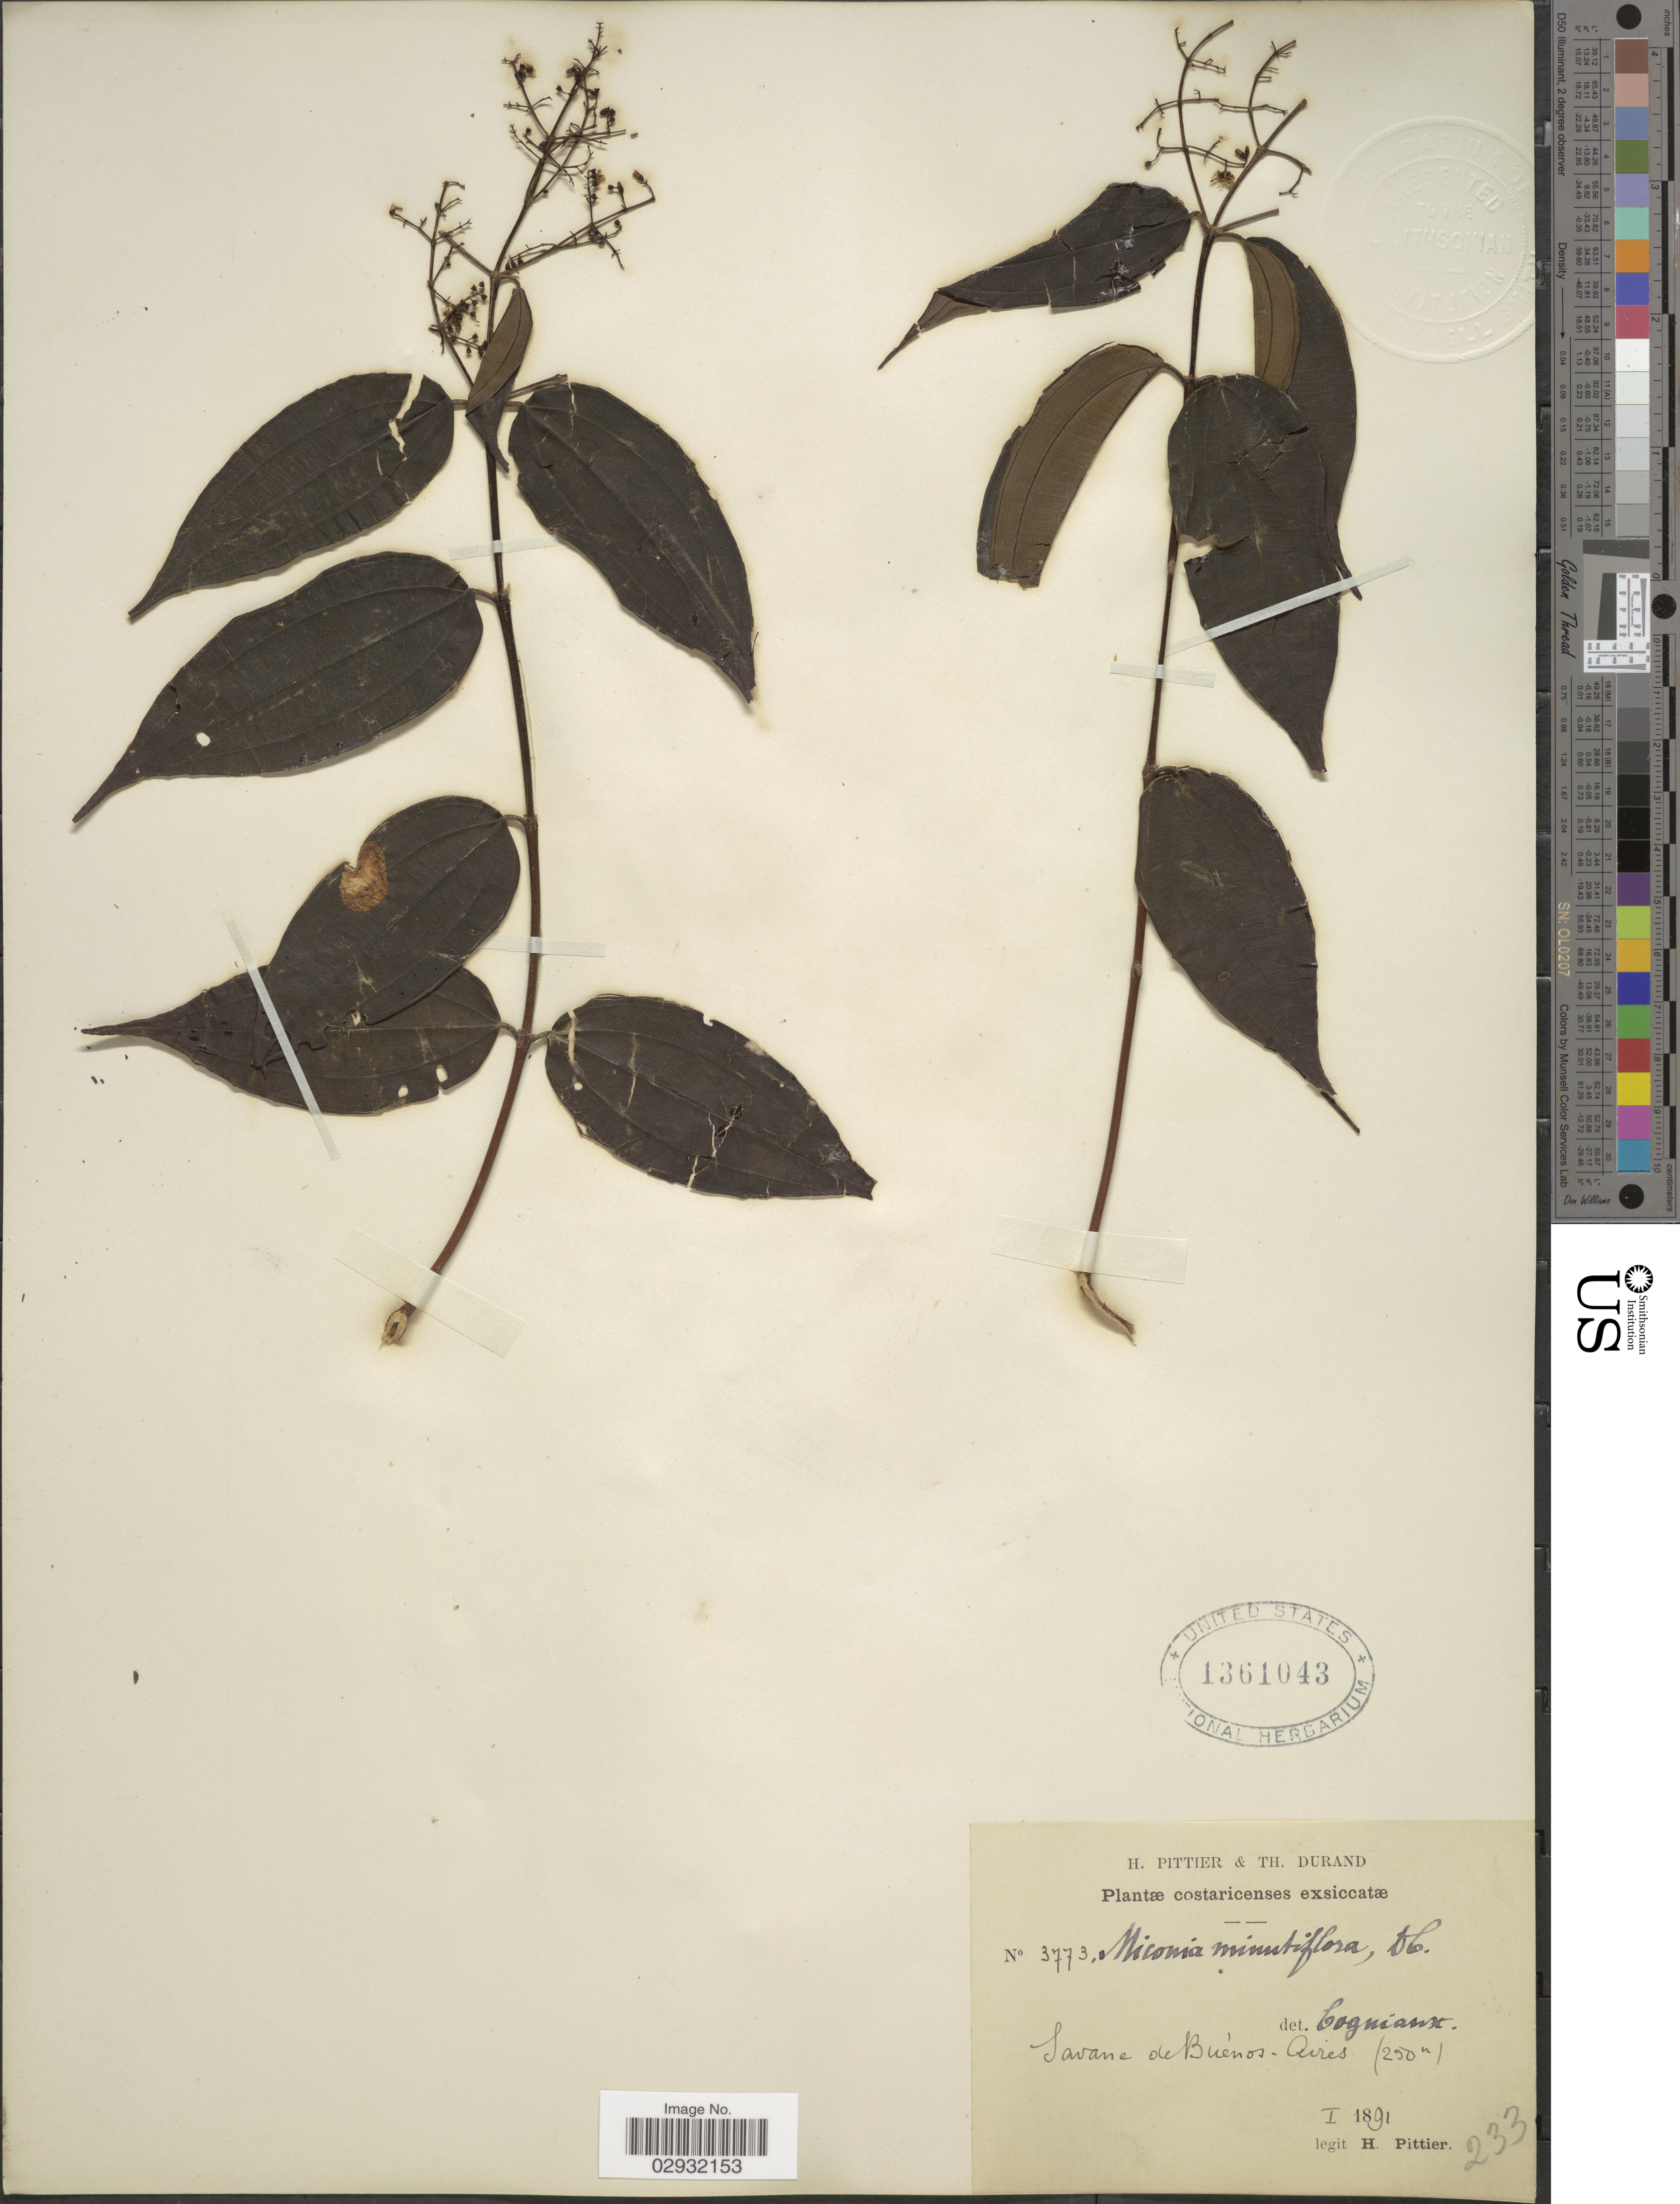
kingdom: Plantae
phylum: Tracheophyta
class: Magnoliopsida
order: Myrtales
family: Melastomataceae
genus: Miconia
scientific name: Miconia borealis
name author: Gleason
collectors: H. F. Pittier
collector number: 3773/233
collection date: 1891-01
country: Costa Rica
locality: Savane de Buénos-Aires.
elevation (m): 250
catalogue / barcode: US 1361043